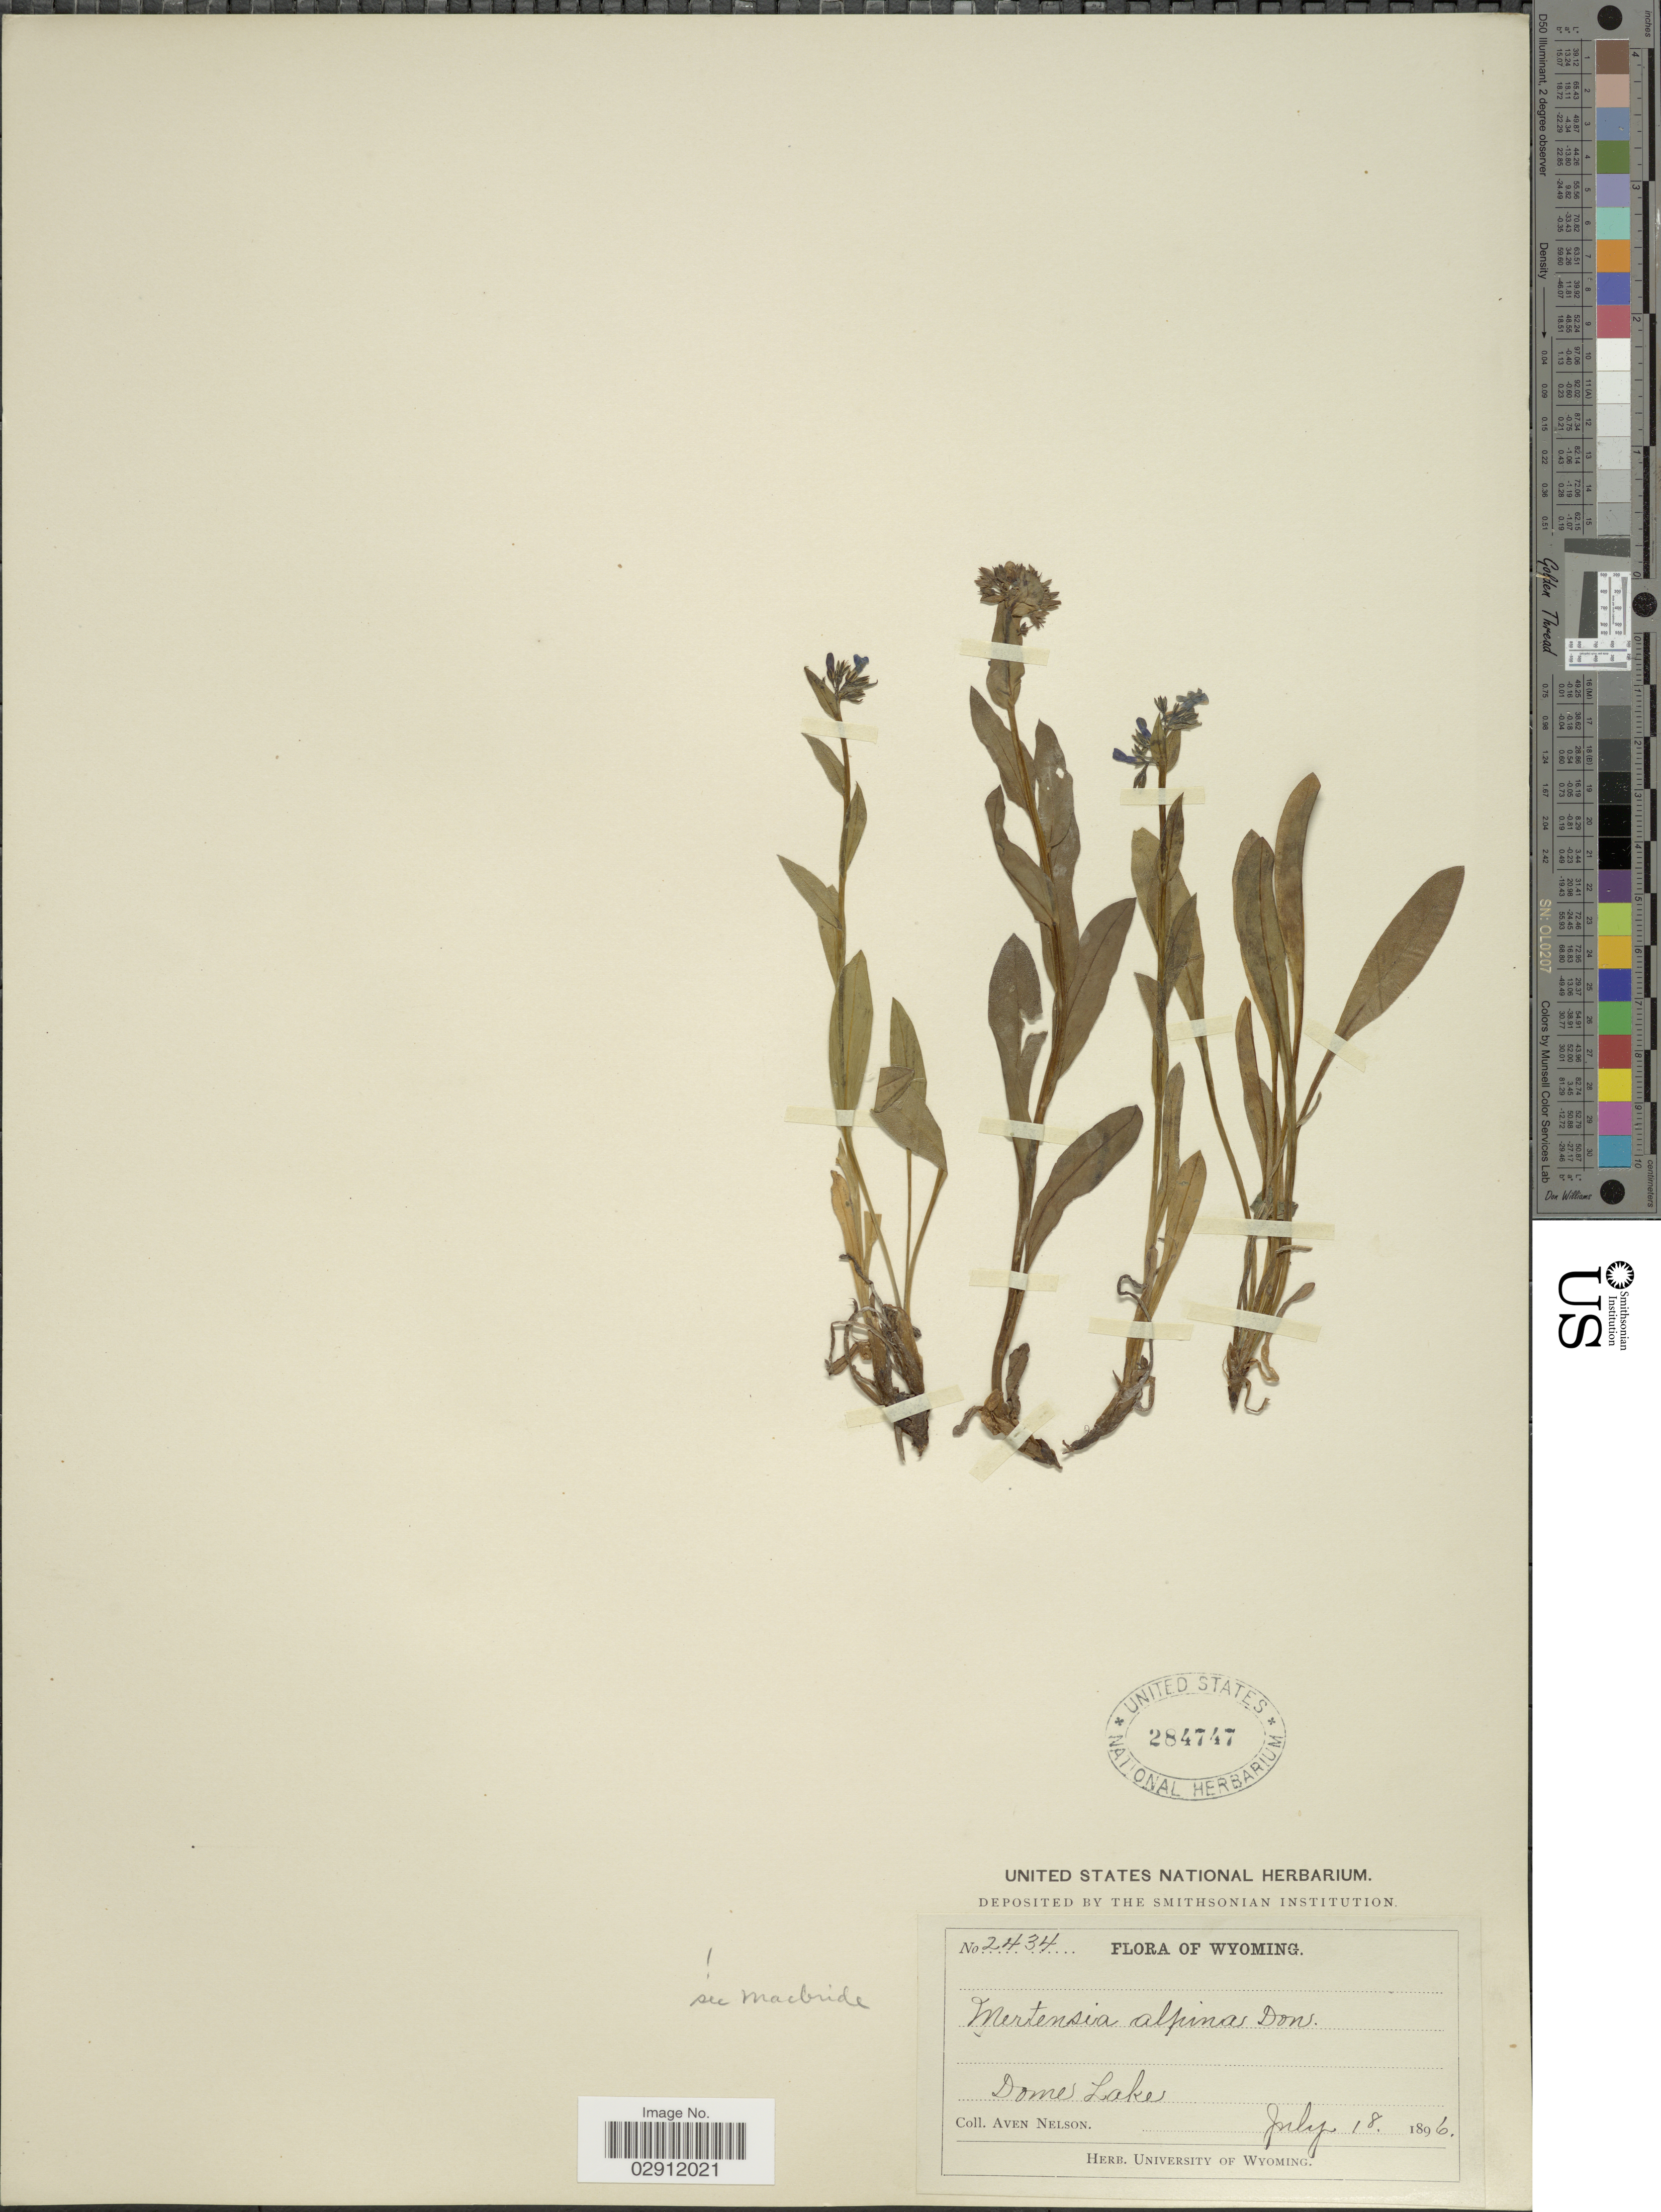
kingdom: Plantae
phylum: Tracheophyta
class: Magnoliopsida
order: Boraginales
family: Boraginaceae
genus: Mertensia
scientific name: Mertensia alpina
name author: (Torr.) G. Don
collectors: A. Nelson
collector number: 2434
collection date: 1896-07-18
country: United States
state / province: Wyoming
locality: Dome Lake.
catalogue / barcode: US 284747